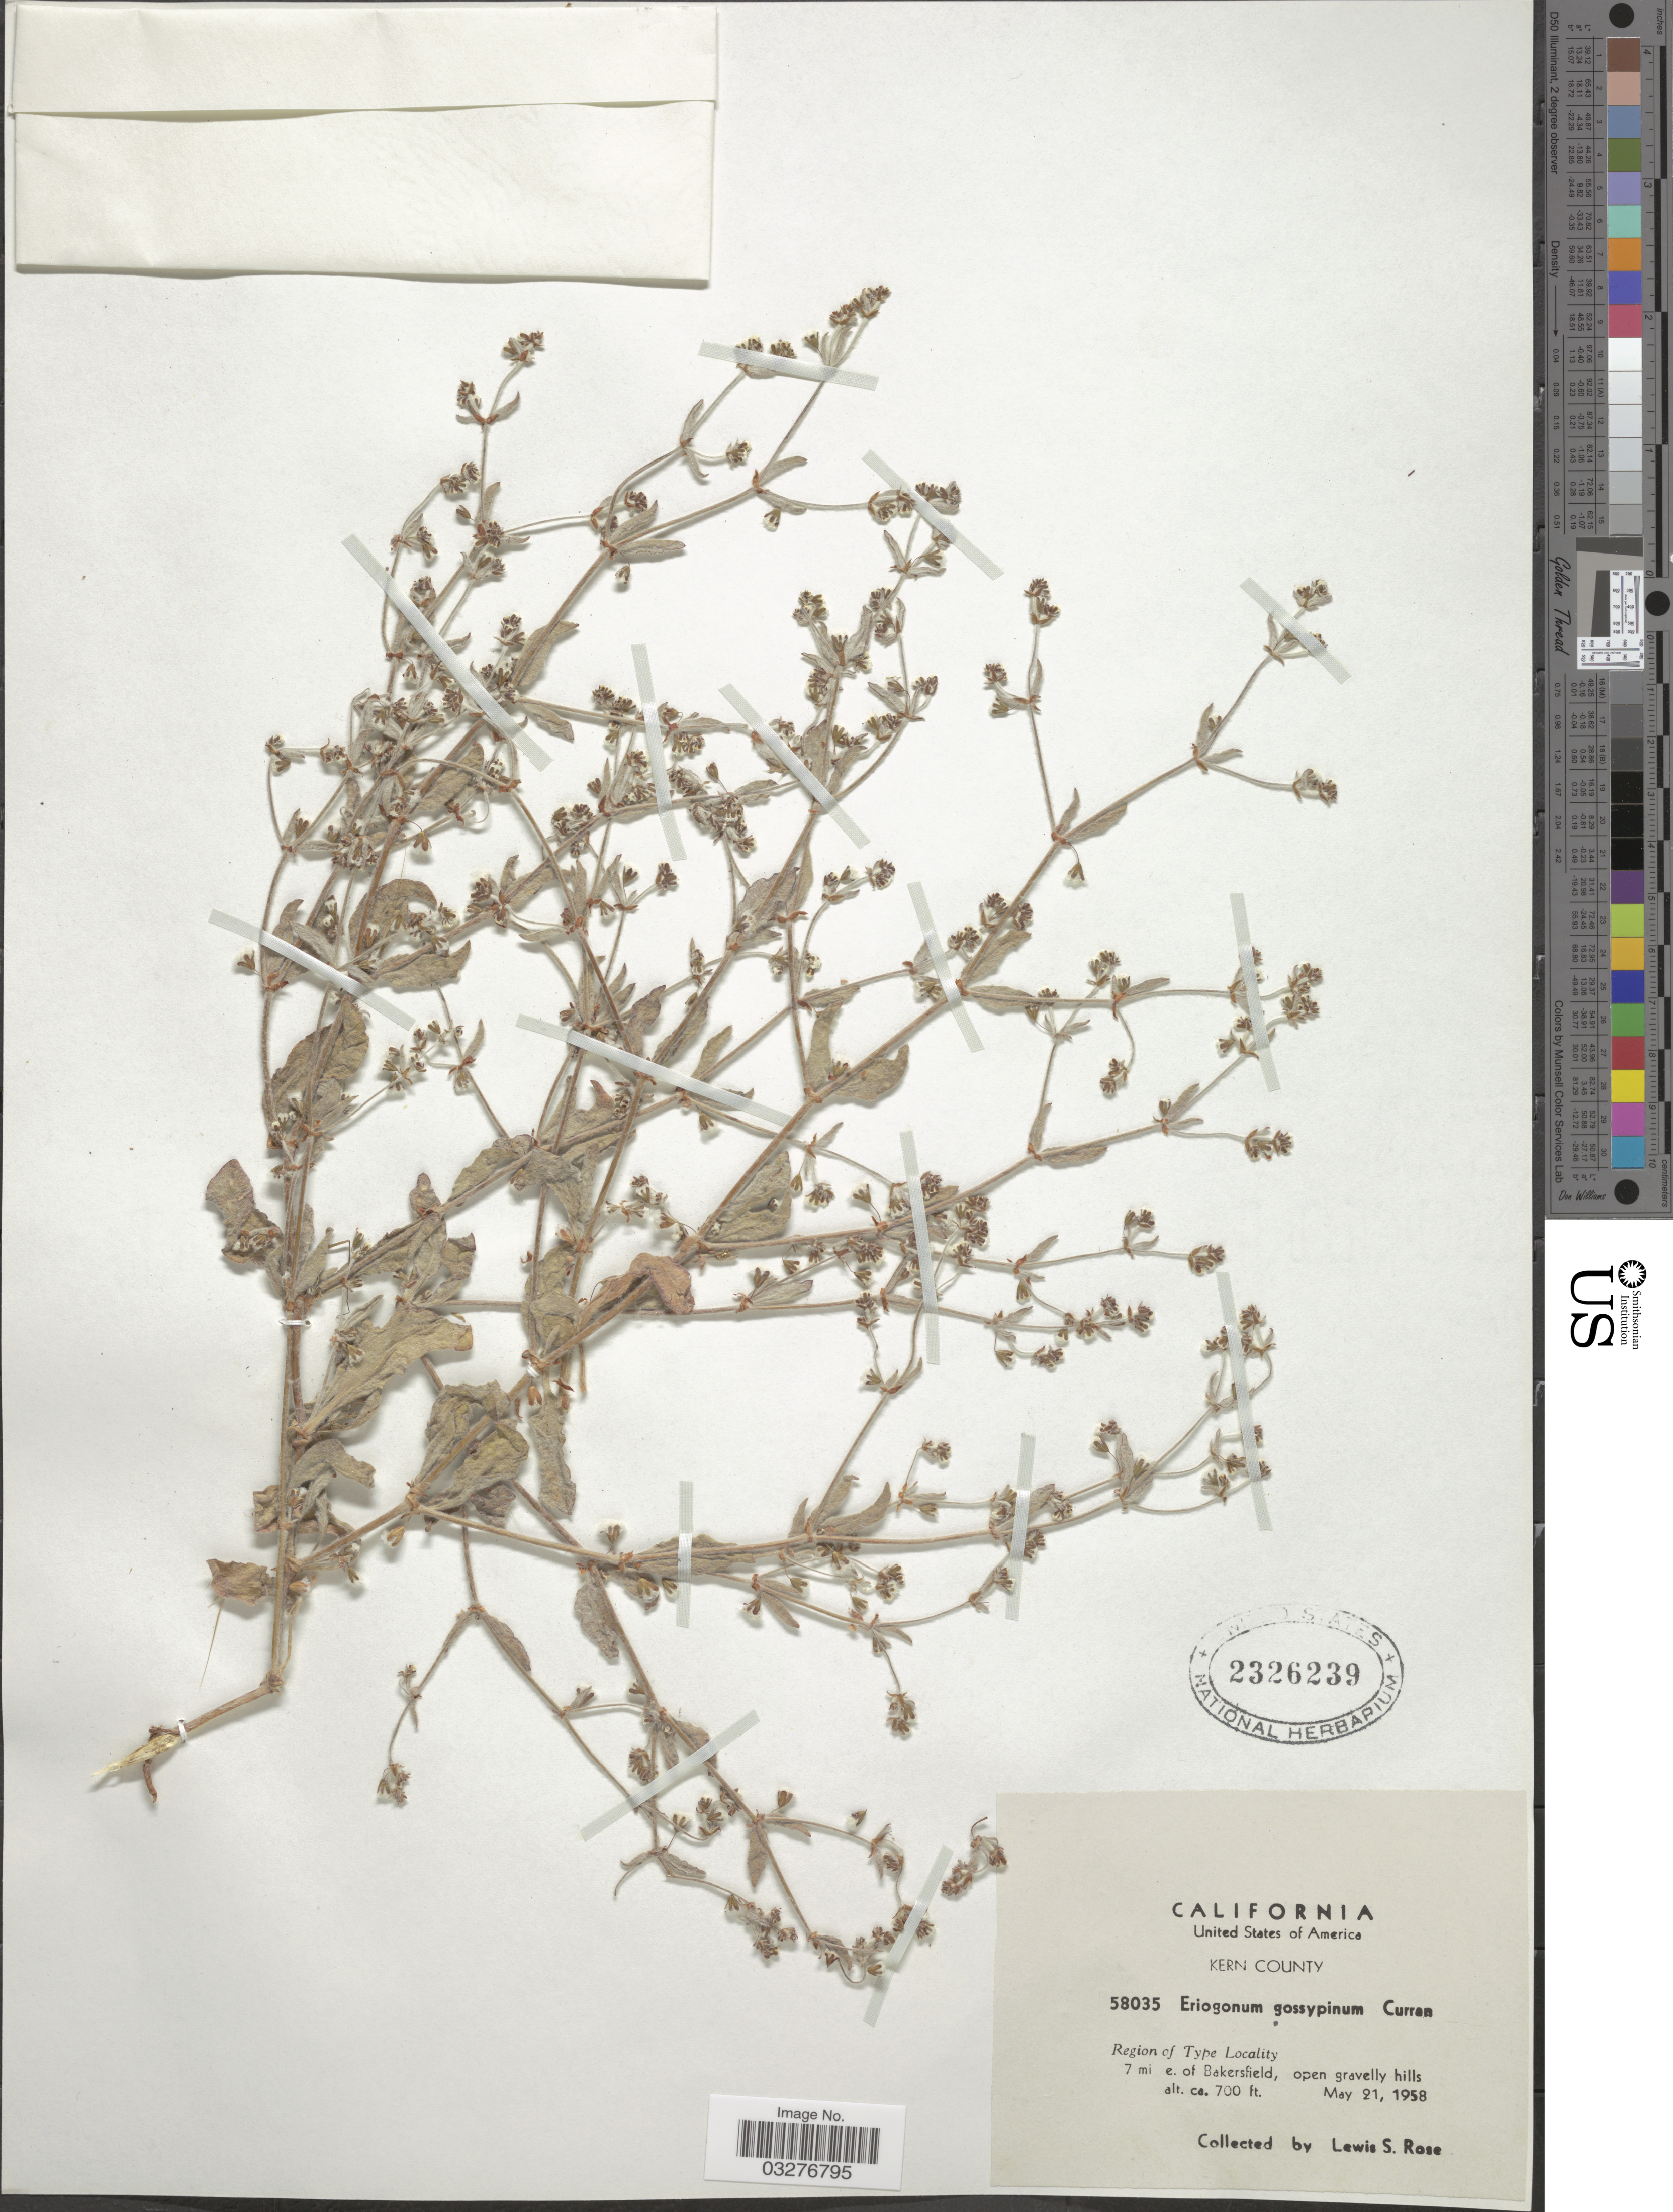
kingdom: Plantae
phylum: Tracheophyta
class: Magnoliopsida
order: Caryophyllales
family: Polygonaceae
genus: Eriogonum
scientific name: Eriogonum gossypinum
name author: Curran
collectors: L. S. Rose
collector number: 58035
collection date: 1958-05-21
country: United States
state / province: California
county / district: Kern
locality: Kern County. 7 mi e. of Bakersfield.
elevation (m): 213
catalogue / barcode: US 2326239